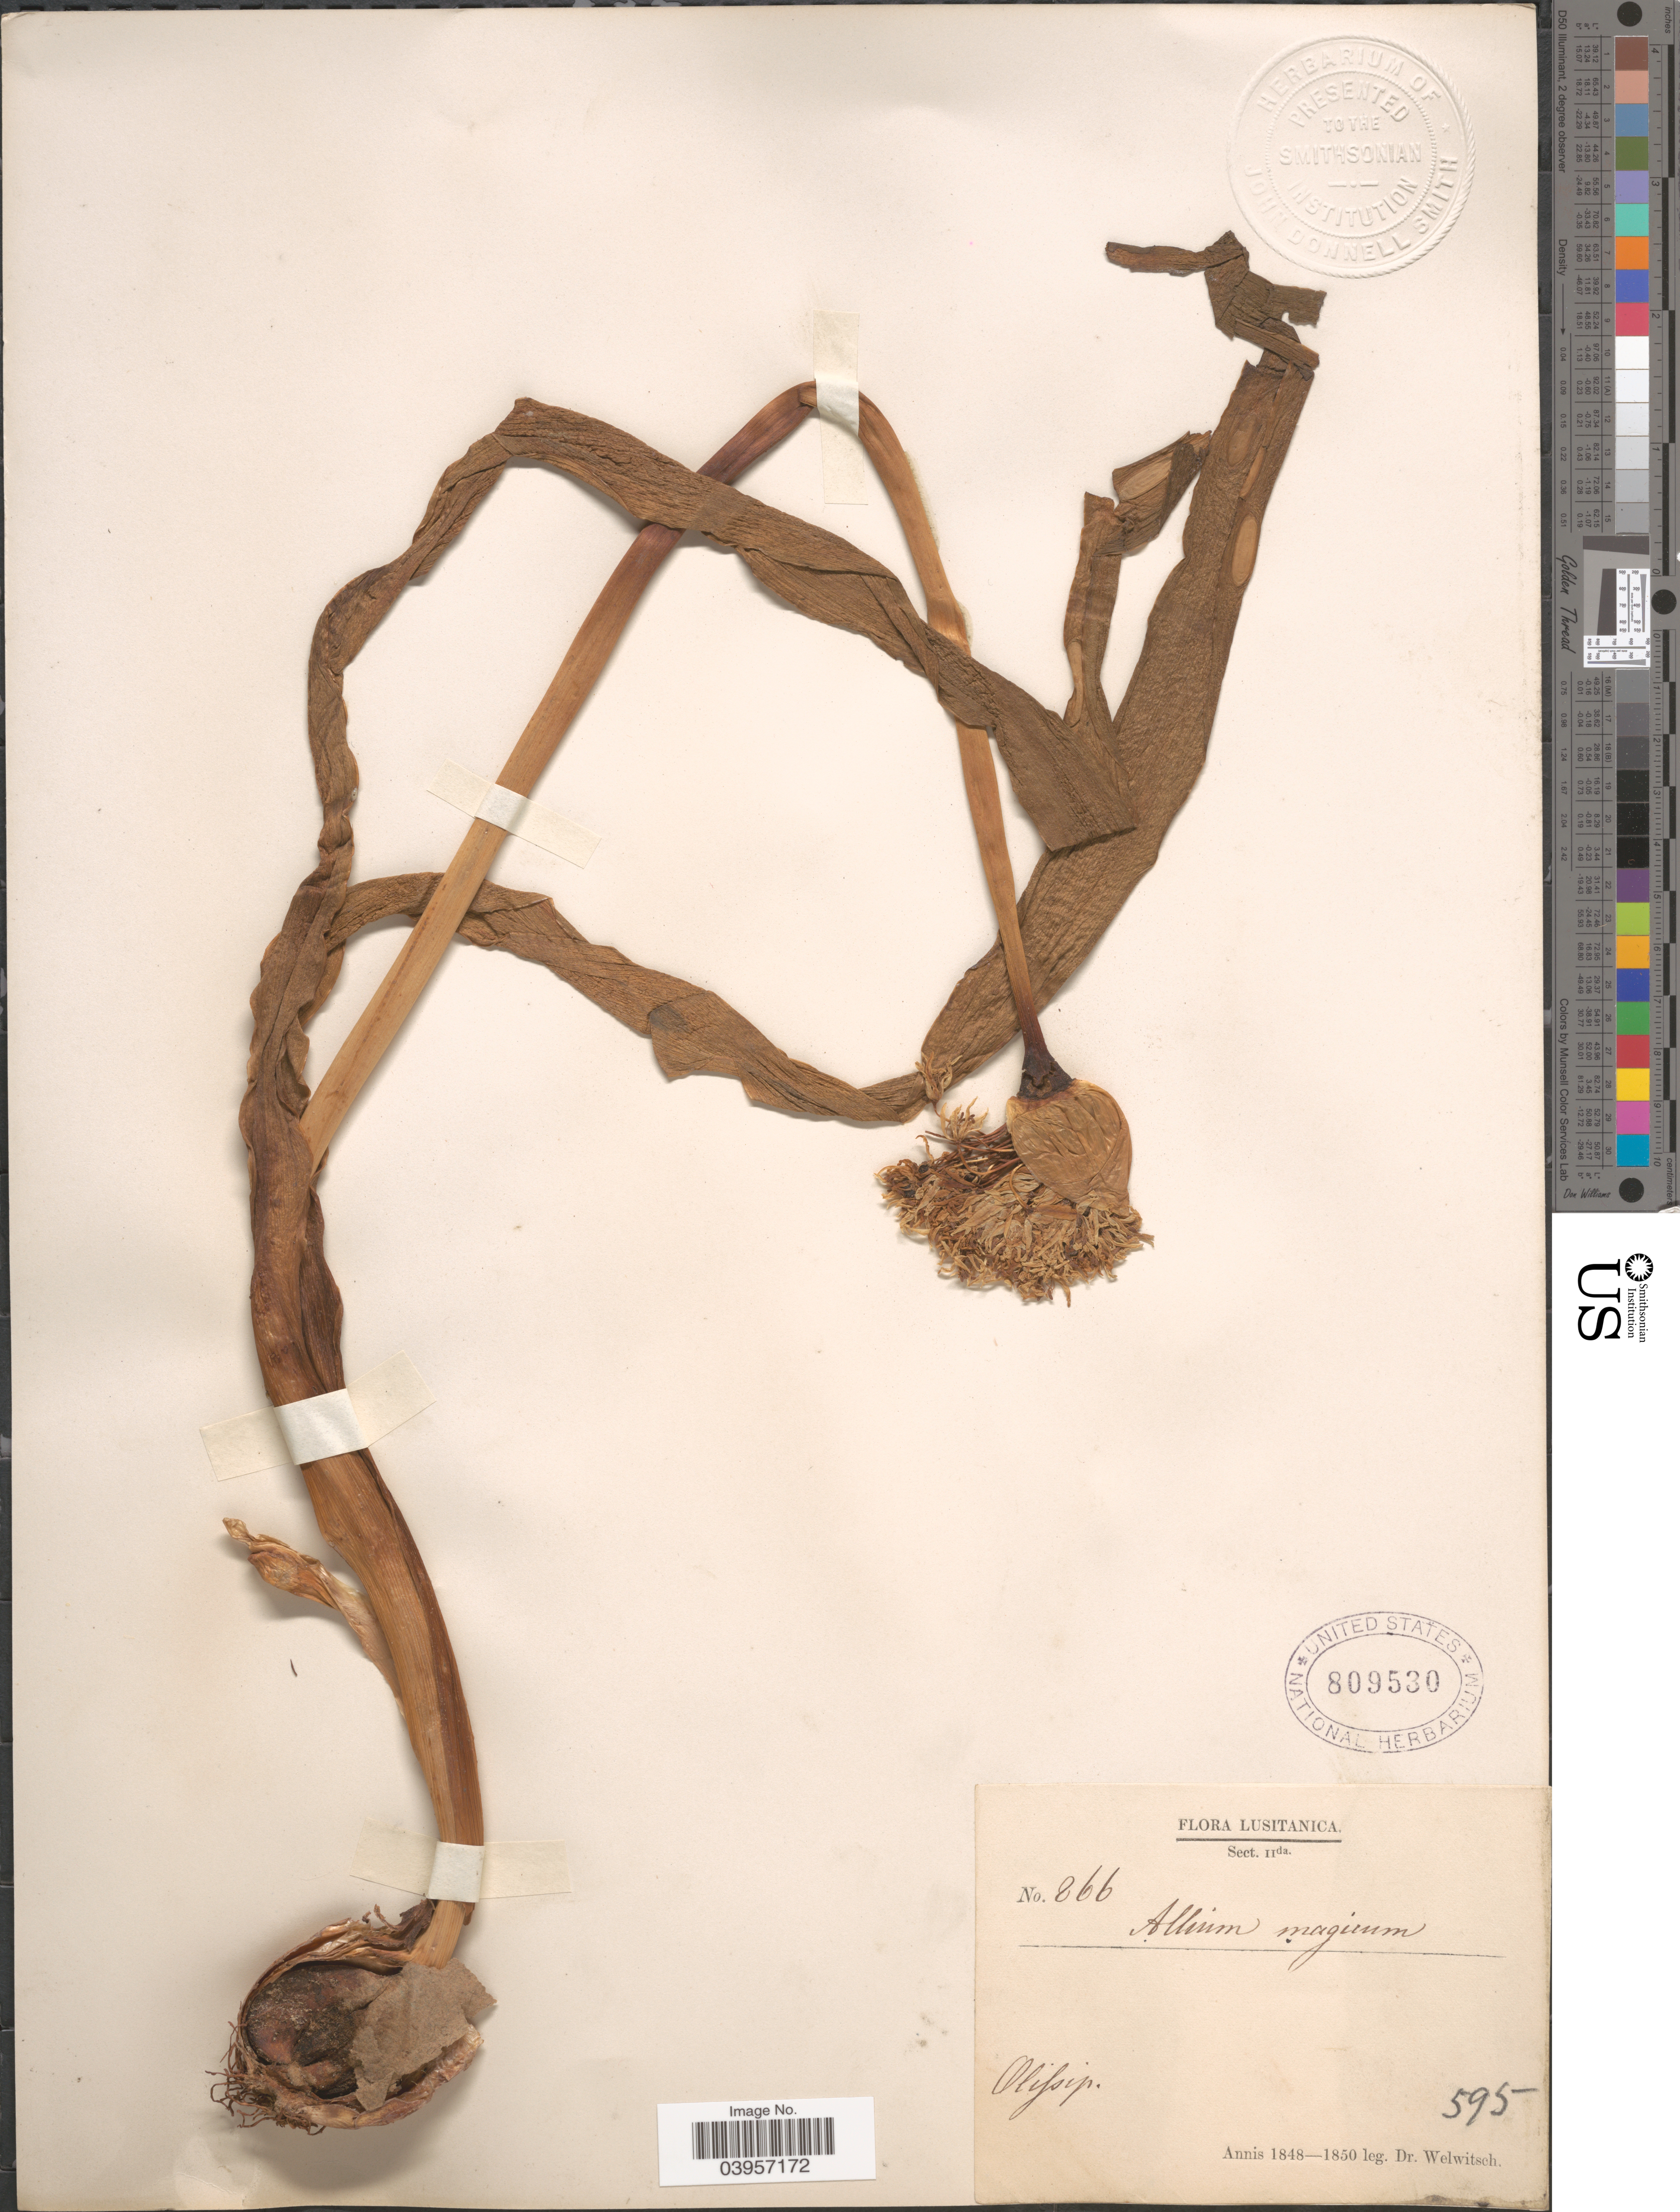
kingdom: Plantae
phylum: Tracheophyta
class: Liliopsida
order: Asparagales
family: Amaryllidaceae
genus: Allium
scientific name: Allium magicum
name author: L.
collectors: -. Welwitsch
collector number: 866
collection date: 1848/1850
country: Portugal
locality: Lusitanica. Olissip.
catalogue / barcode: US 809530